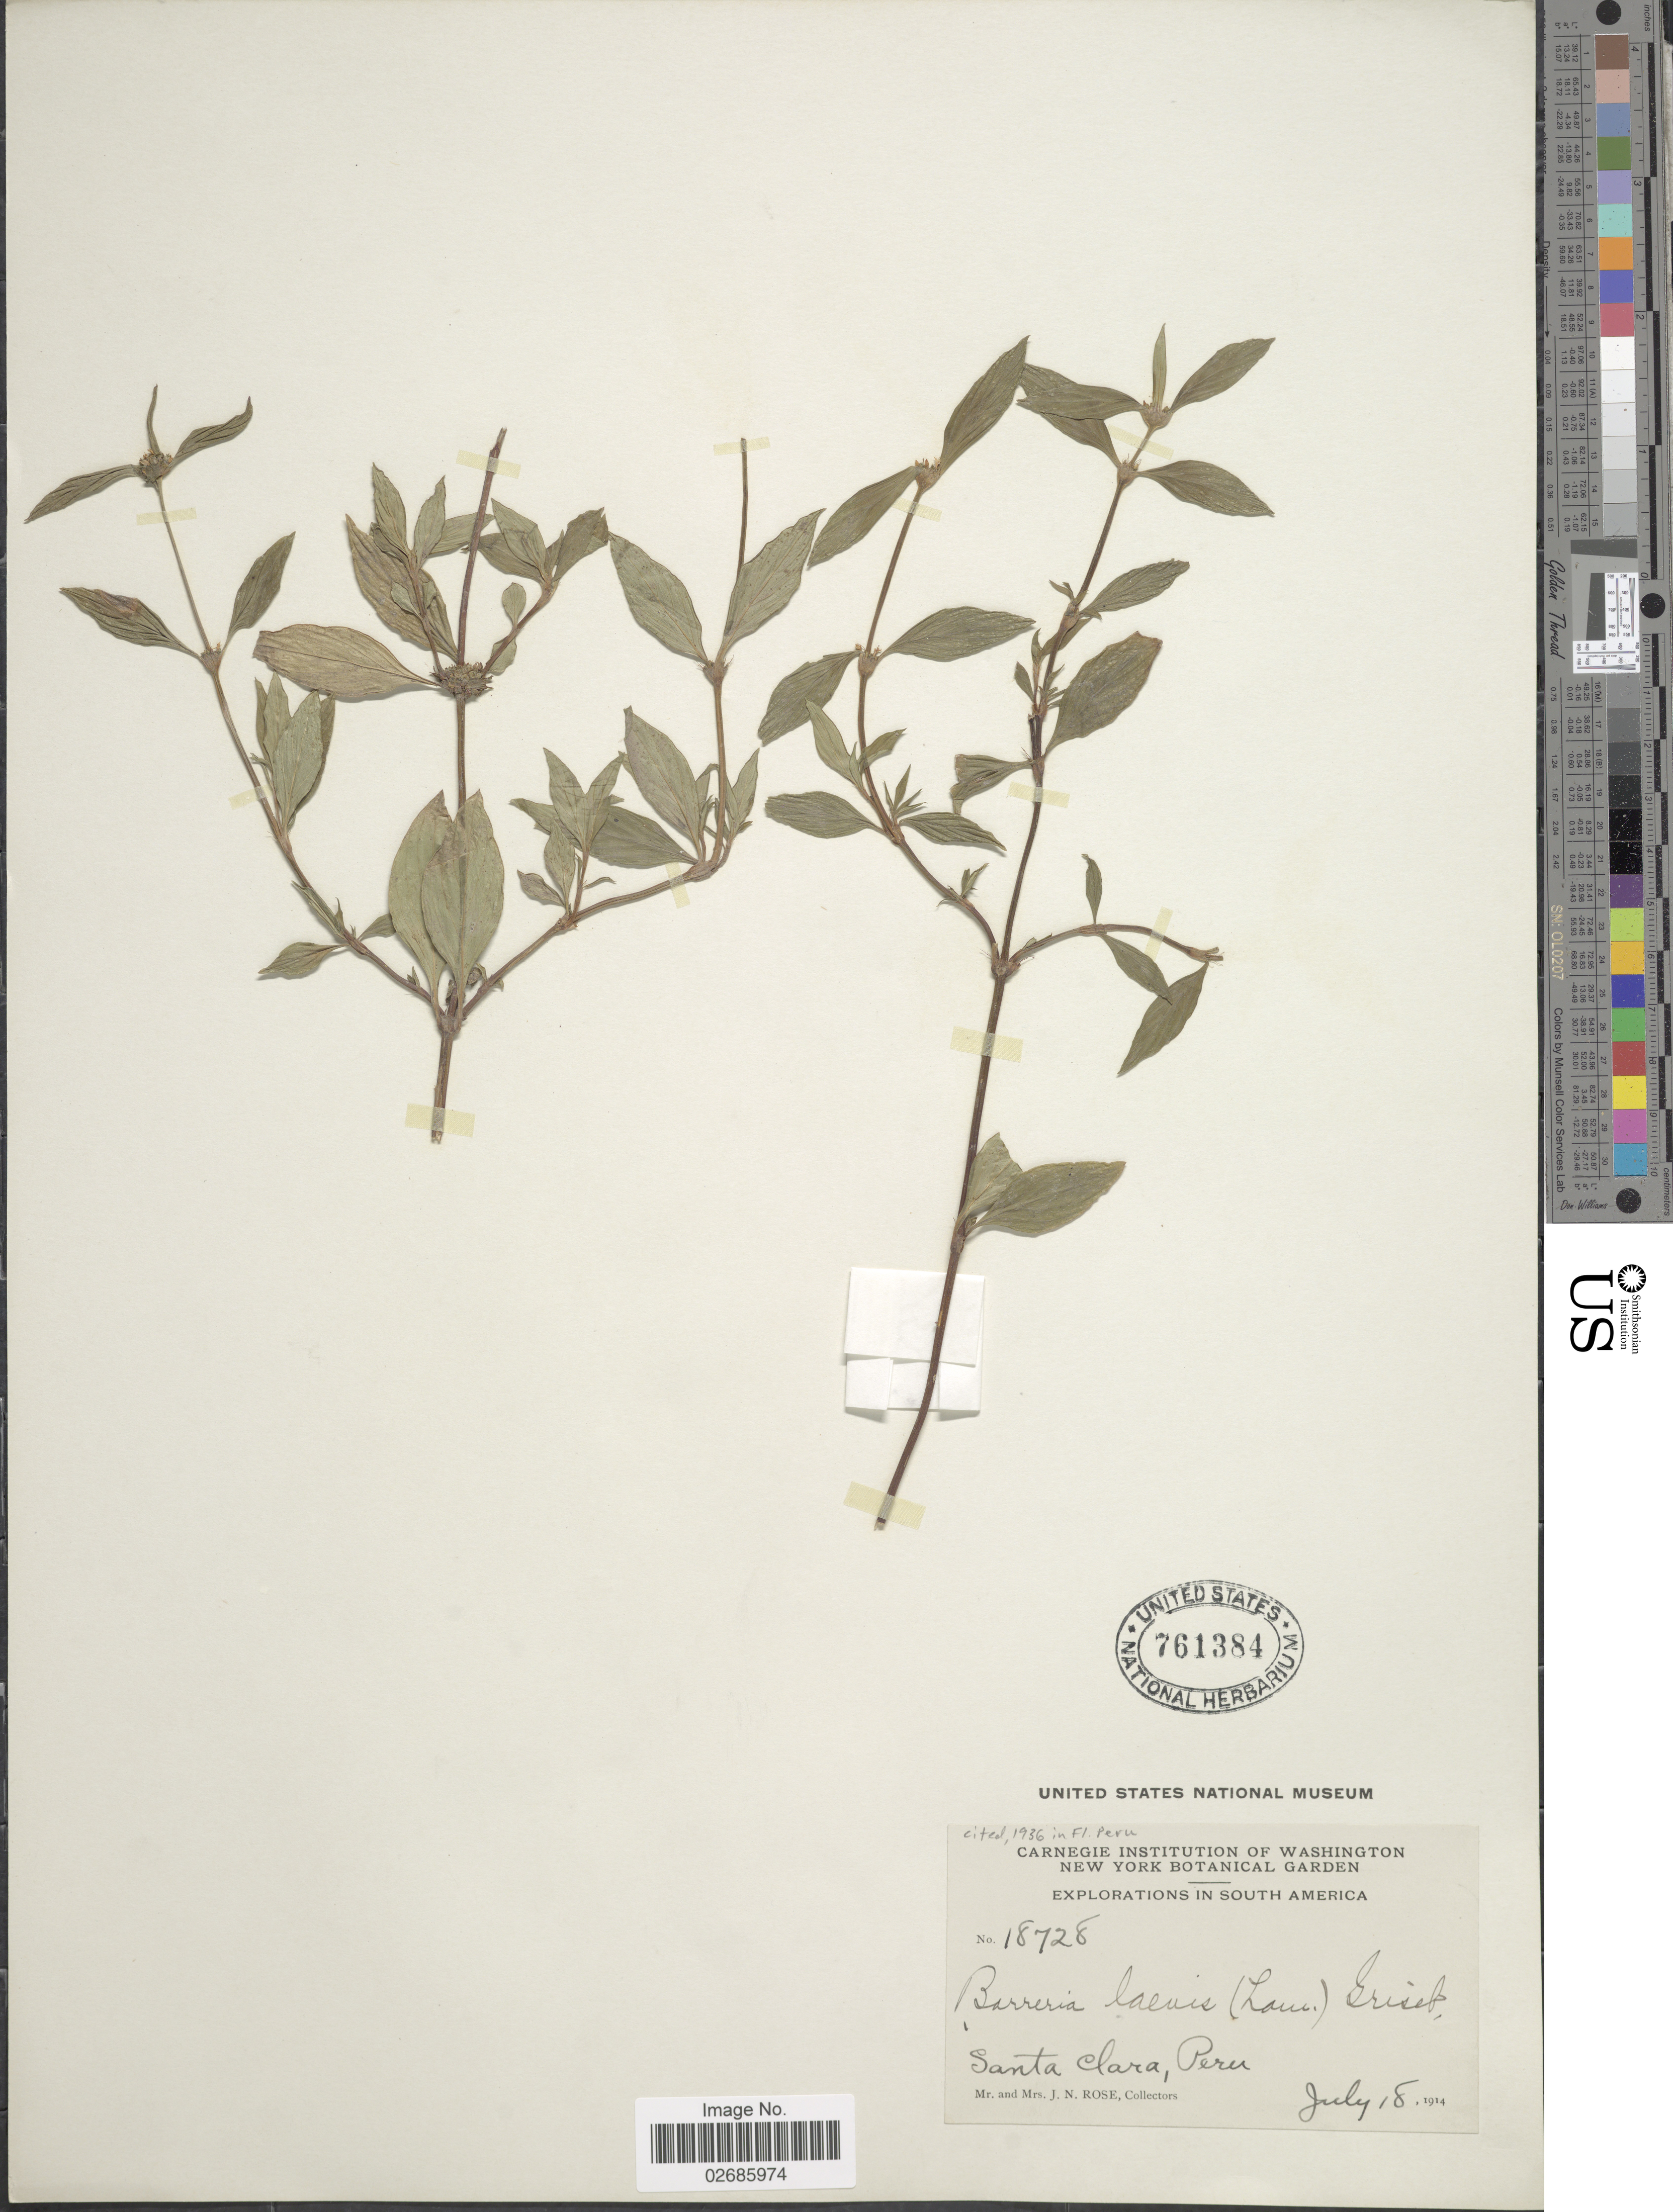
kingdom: Plantae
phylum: Tracheophyta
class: Magnoliopsida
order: Gentianales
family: Rubiaceae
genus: Borreria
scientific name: Borreria assurgens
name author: (Ruiz & Pav.) Griseb.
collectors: J. N. Rose & L. B. Rose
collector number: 18728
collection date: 1914-07-18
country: Peru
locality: Santa Clara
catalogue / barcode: US 761384